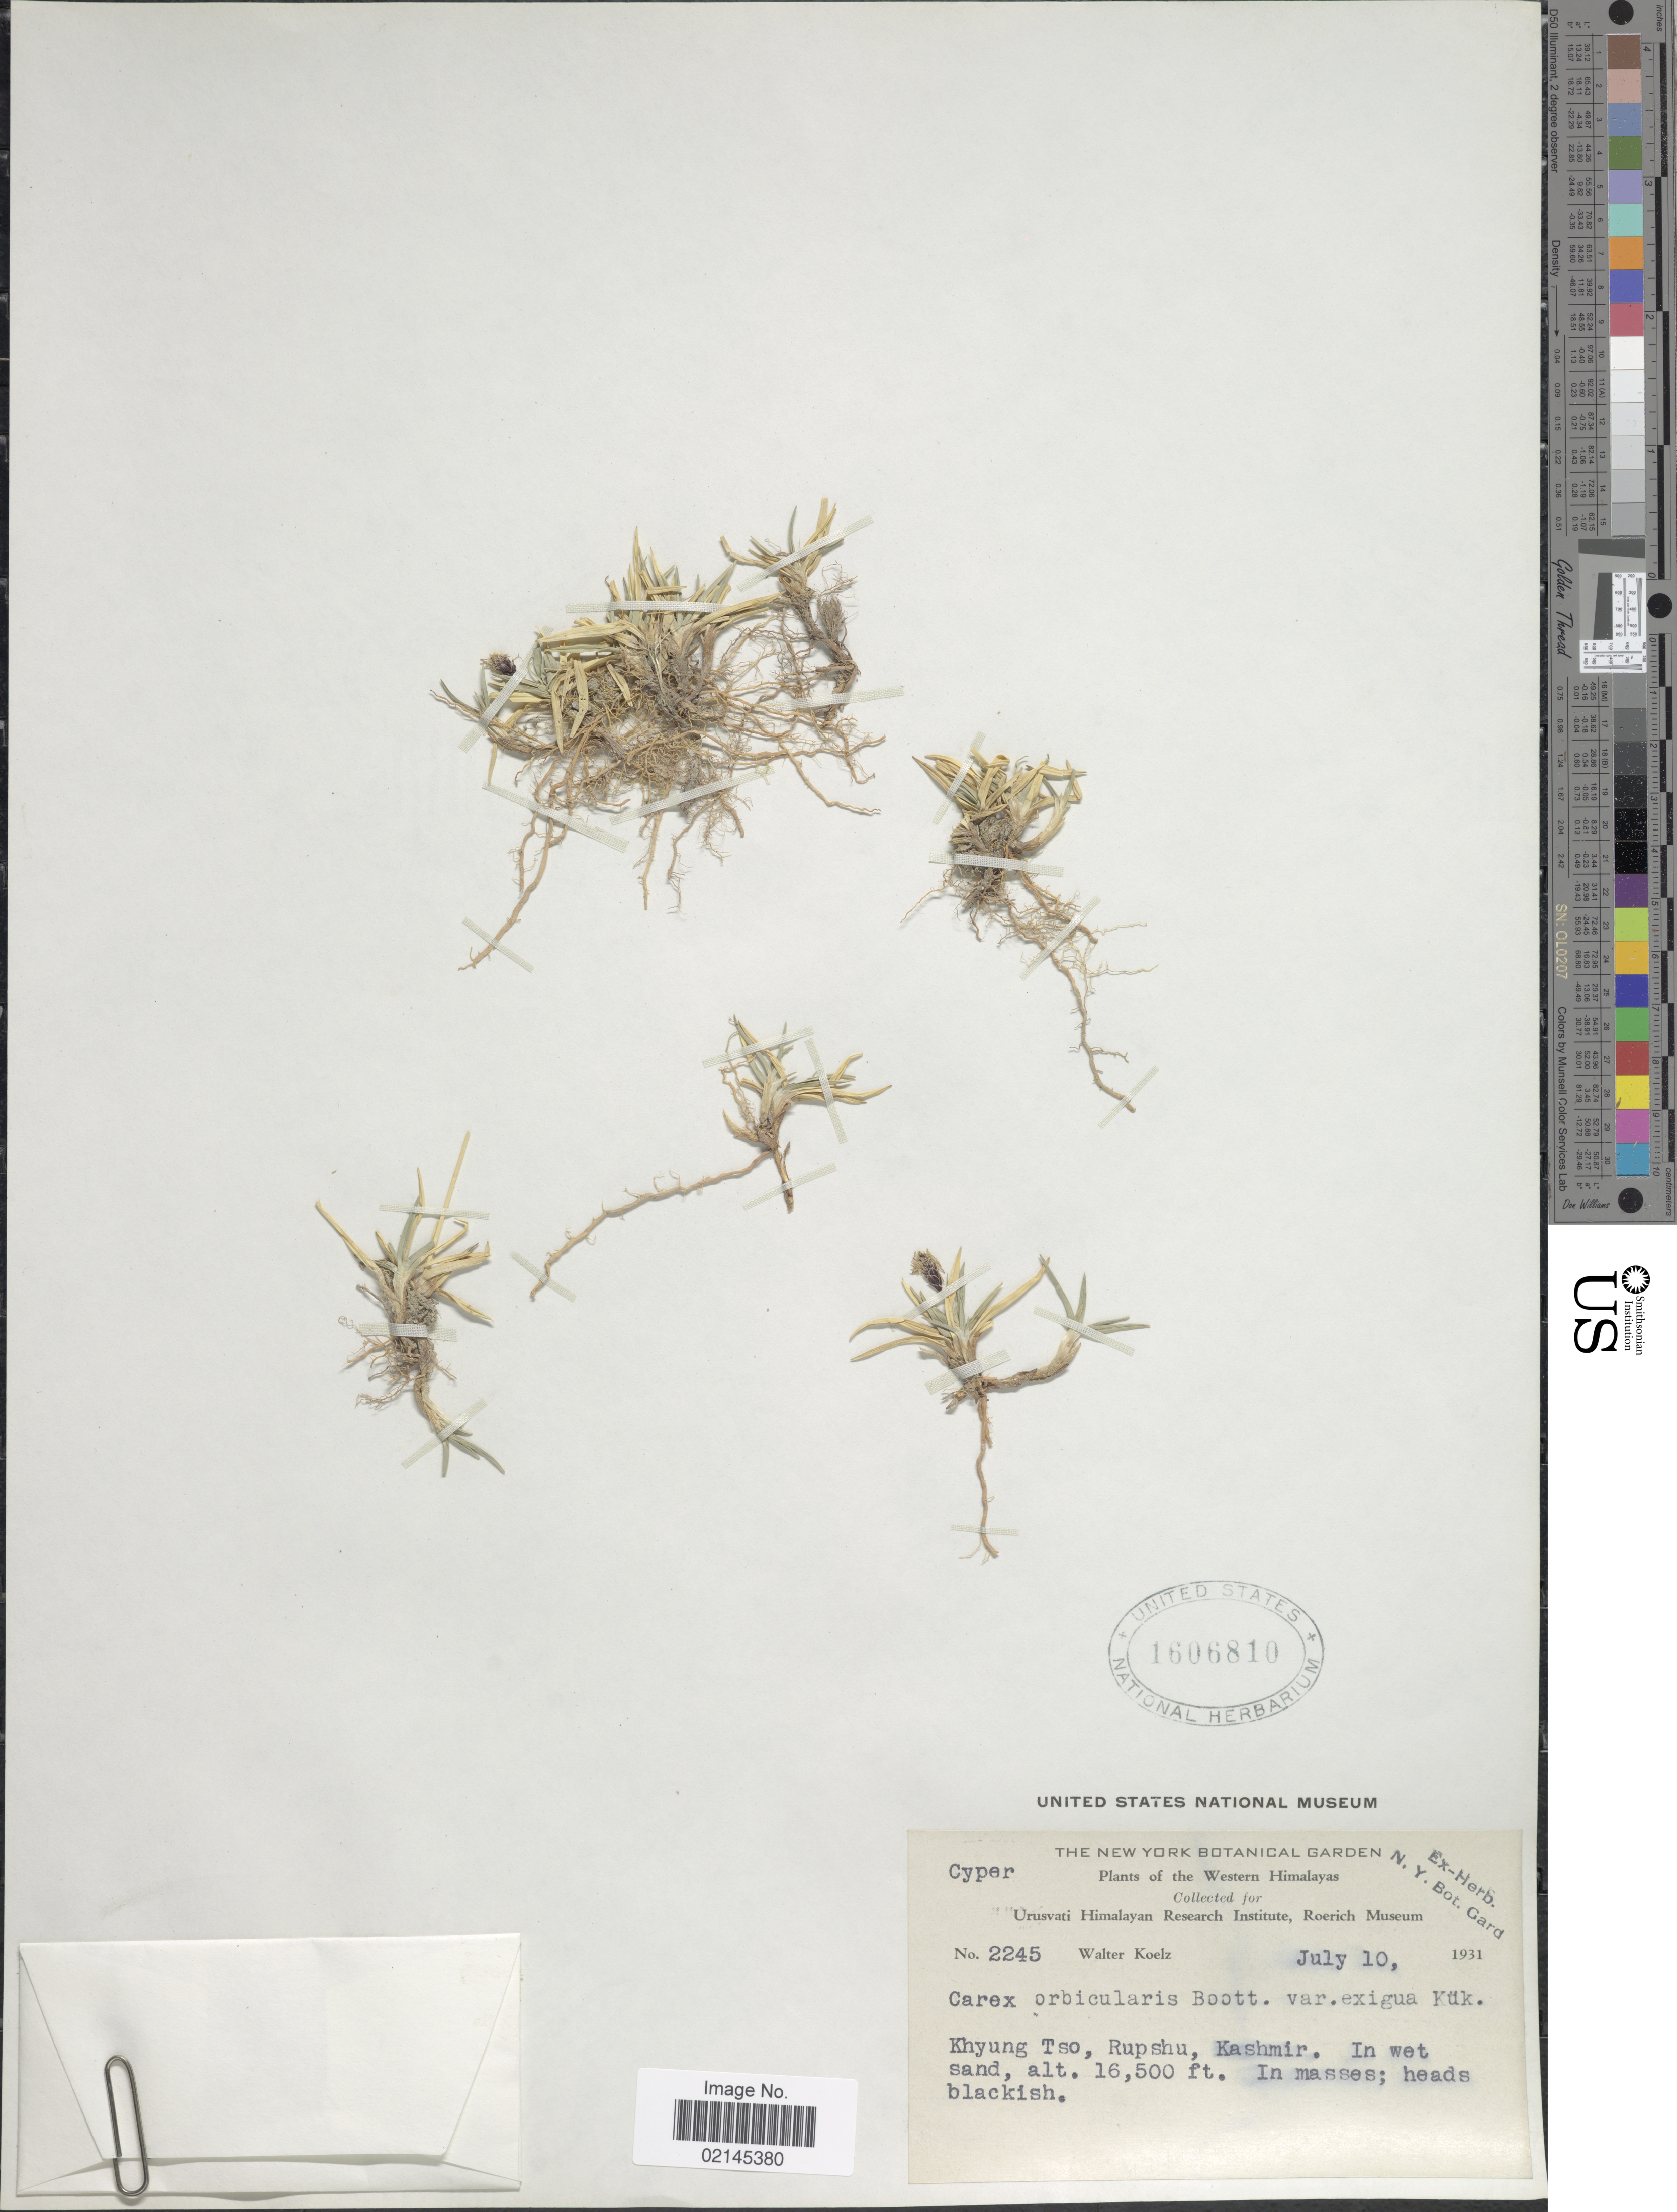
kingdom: Plantae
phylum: Tracheophyta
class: Liliopsida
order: Poales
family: Cyperaceae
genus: Carex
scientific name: Carex orbicularis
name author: Boott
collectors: W. N. Koelz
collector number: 2245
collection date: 1931-07-10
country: India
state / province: Jammu and Kashmir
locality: Western Himalayas, Khyung tso, Rupshu, Kashmir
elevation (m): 5029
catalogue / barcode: US 1606810